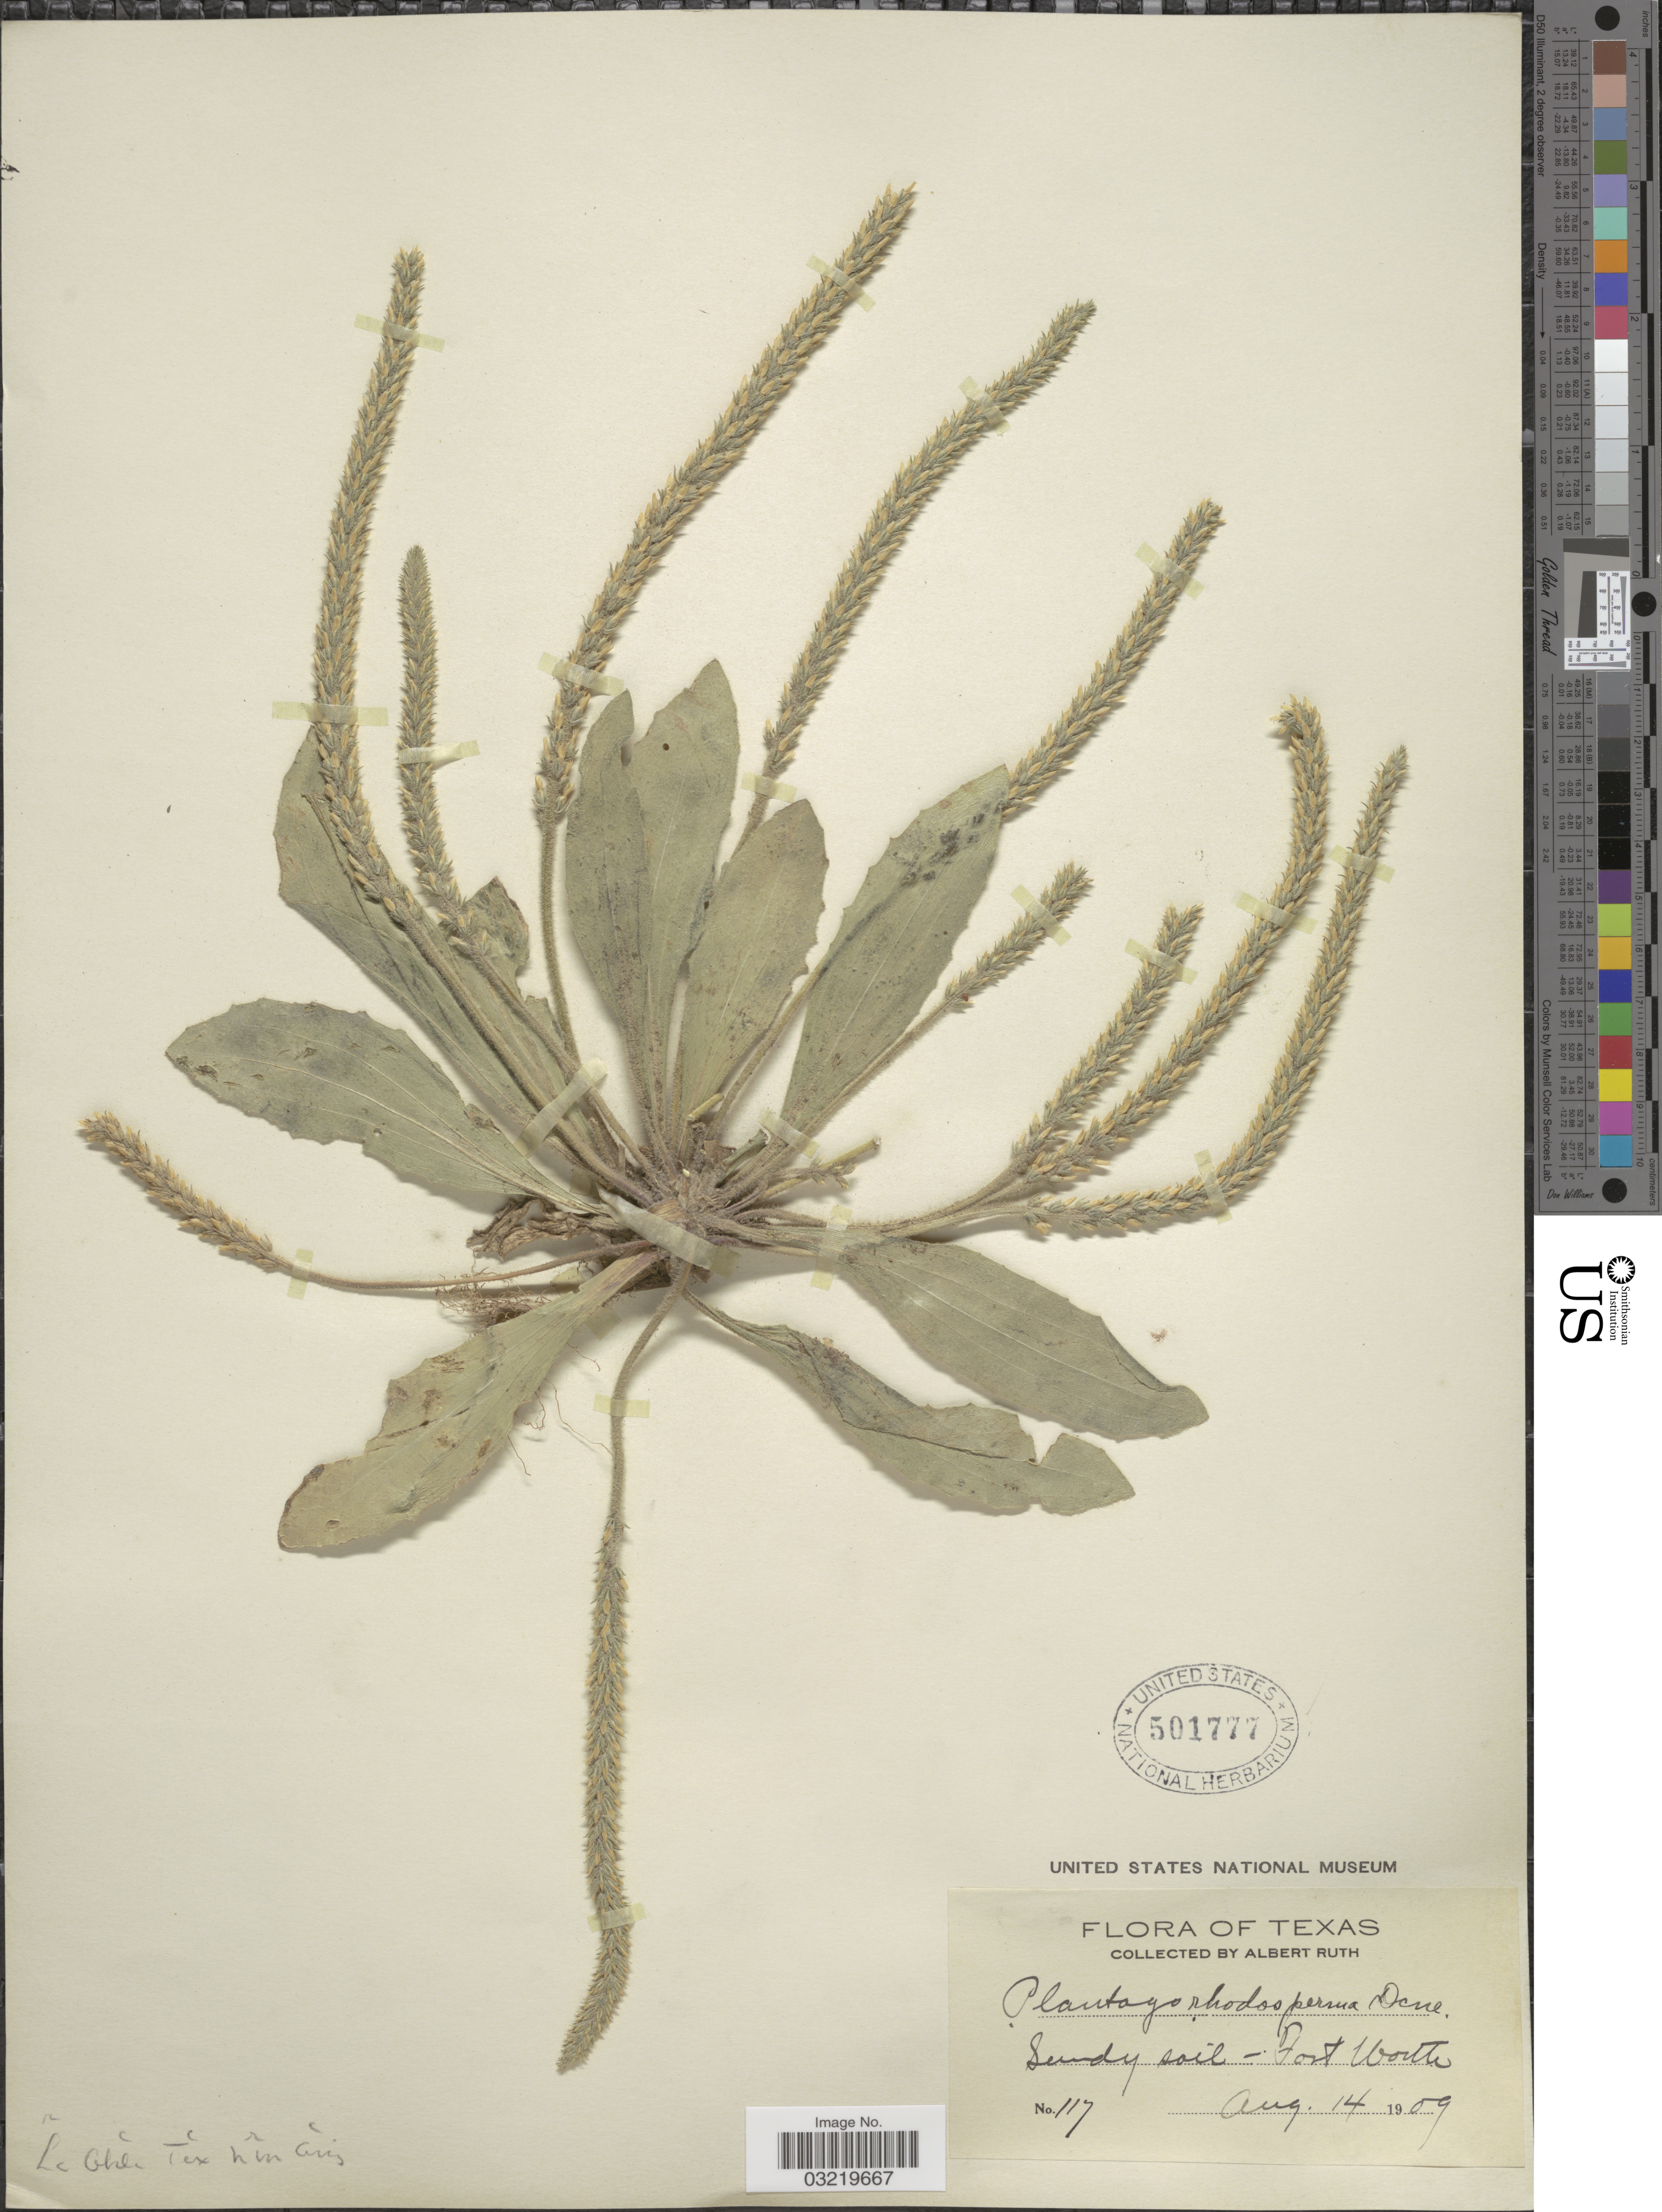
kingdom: Plantae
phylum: Tracheophyta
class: Magnoliopsida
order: Lamiales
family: Plantaginaceae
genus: Plantago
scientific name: Plantago rhodosperma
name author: Decne.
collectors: A. Ruth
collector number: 117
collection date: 1909-08-14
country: United States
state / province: Texas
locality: Fort Worth.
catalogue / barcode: US 501777